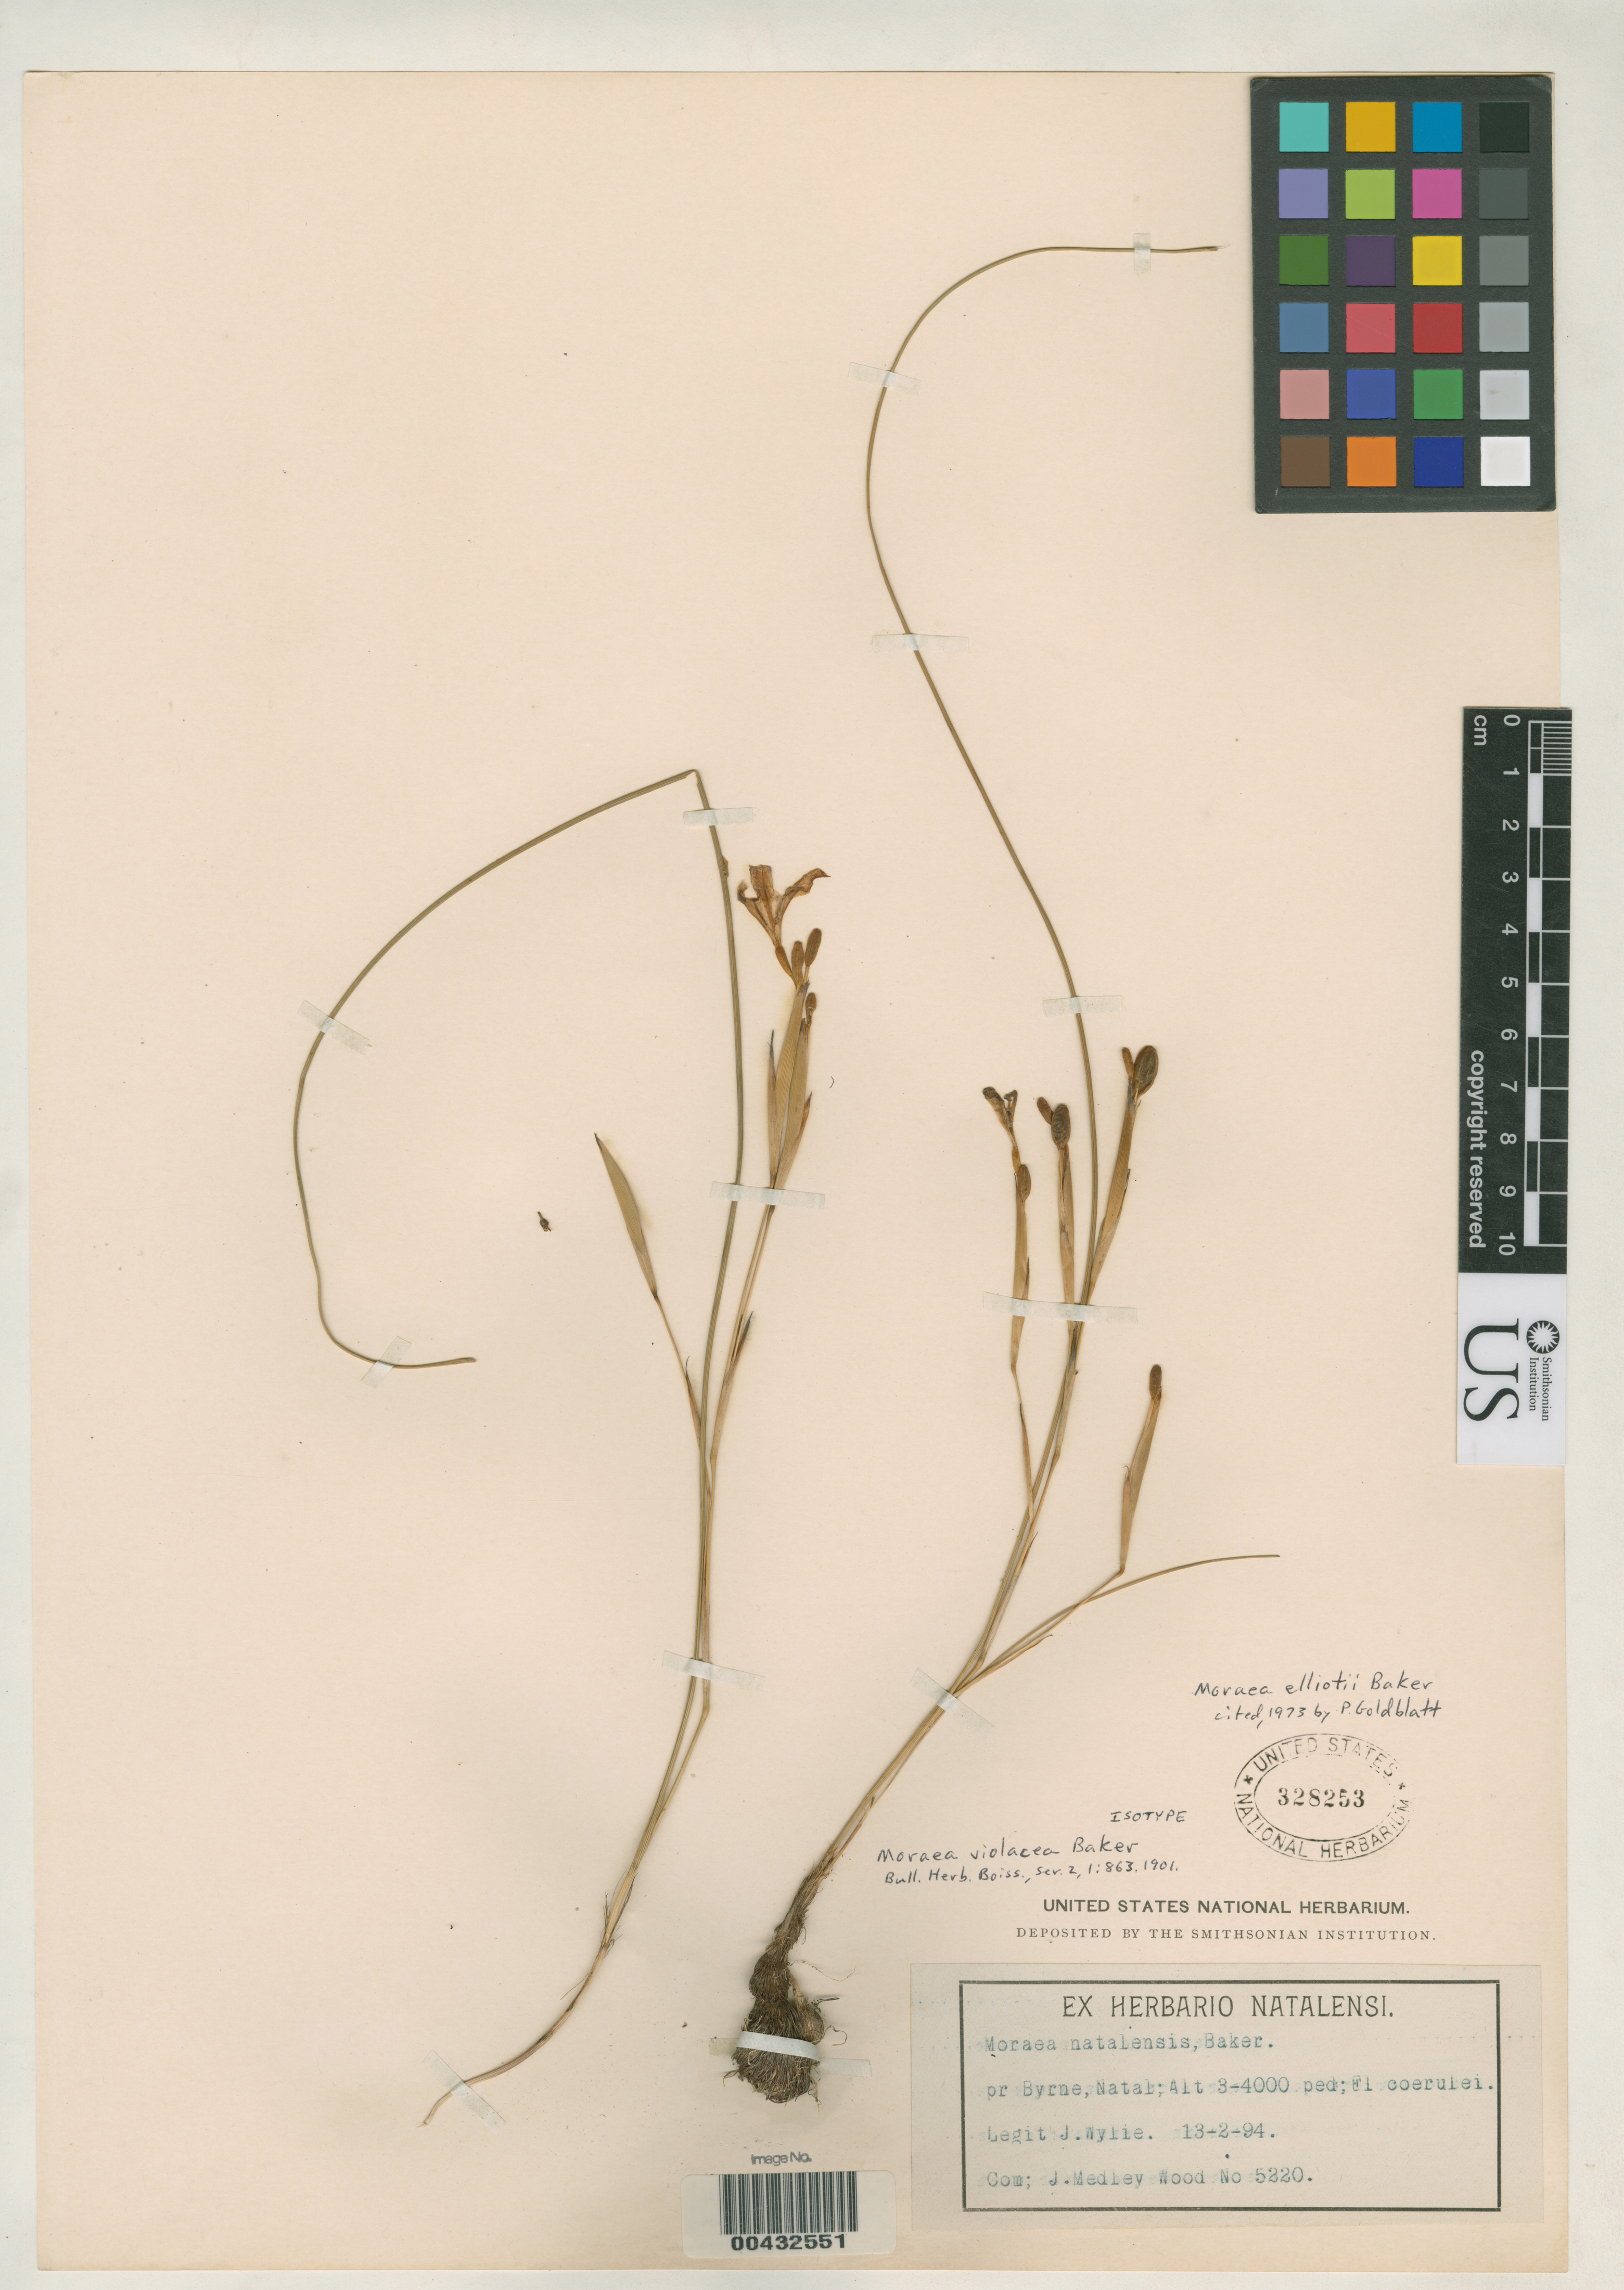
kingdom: Plantae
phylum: Tracheophyta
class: Liliopsida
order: Asparagales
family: Iridaceae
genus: Moraea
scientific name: Moraea violacea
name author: Baker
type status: Isotype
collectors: J. Wylie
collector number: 5220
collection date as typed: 13 Feb 1994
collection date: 1994-02-13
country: South Africa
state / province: KwaZulu-Natal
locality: Pr Byrne.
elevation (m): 914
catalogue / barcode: US 328253